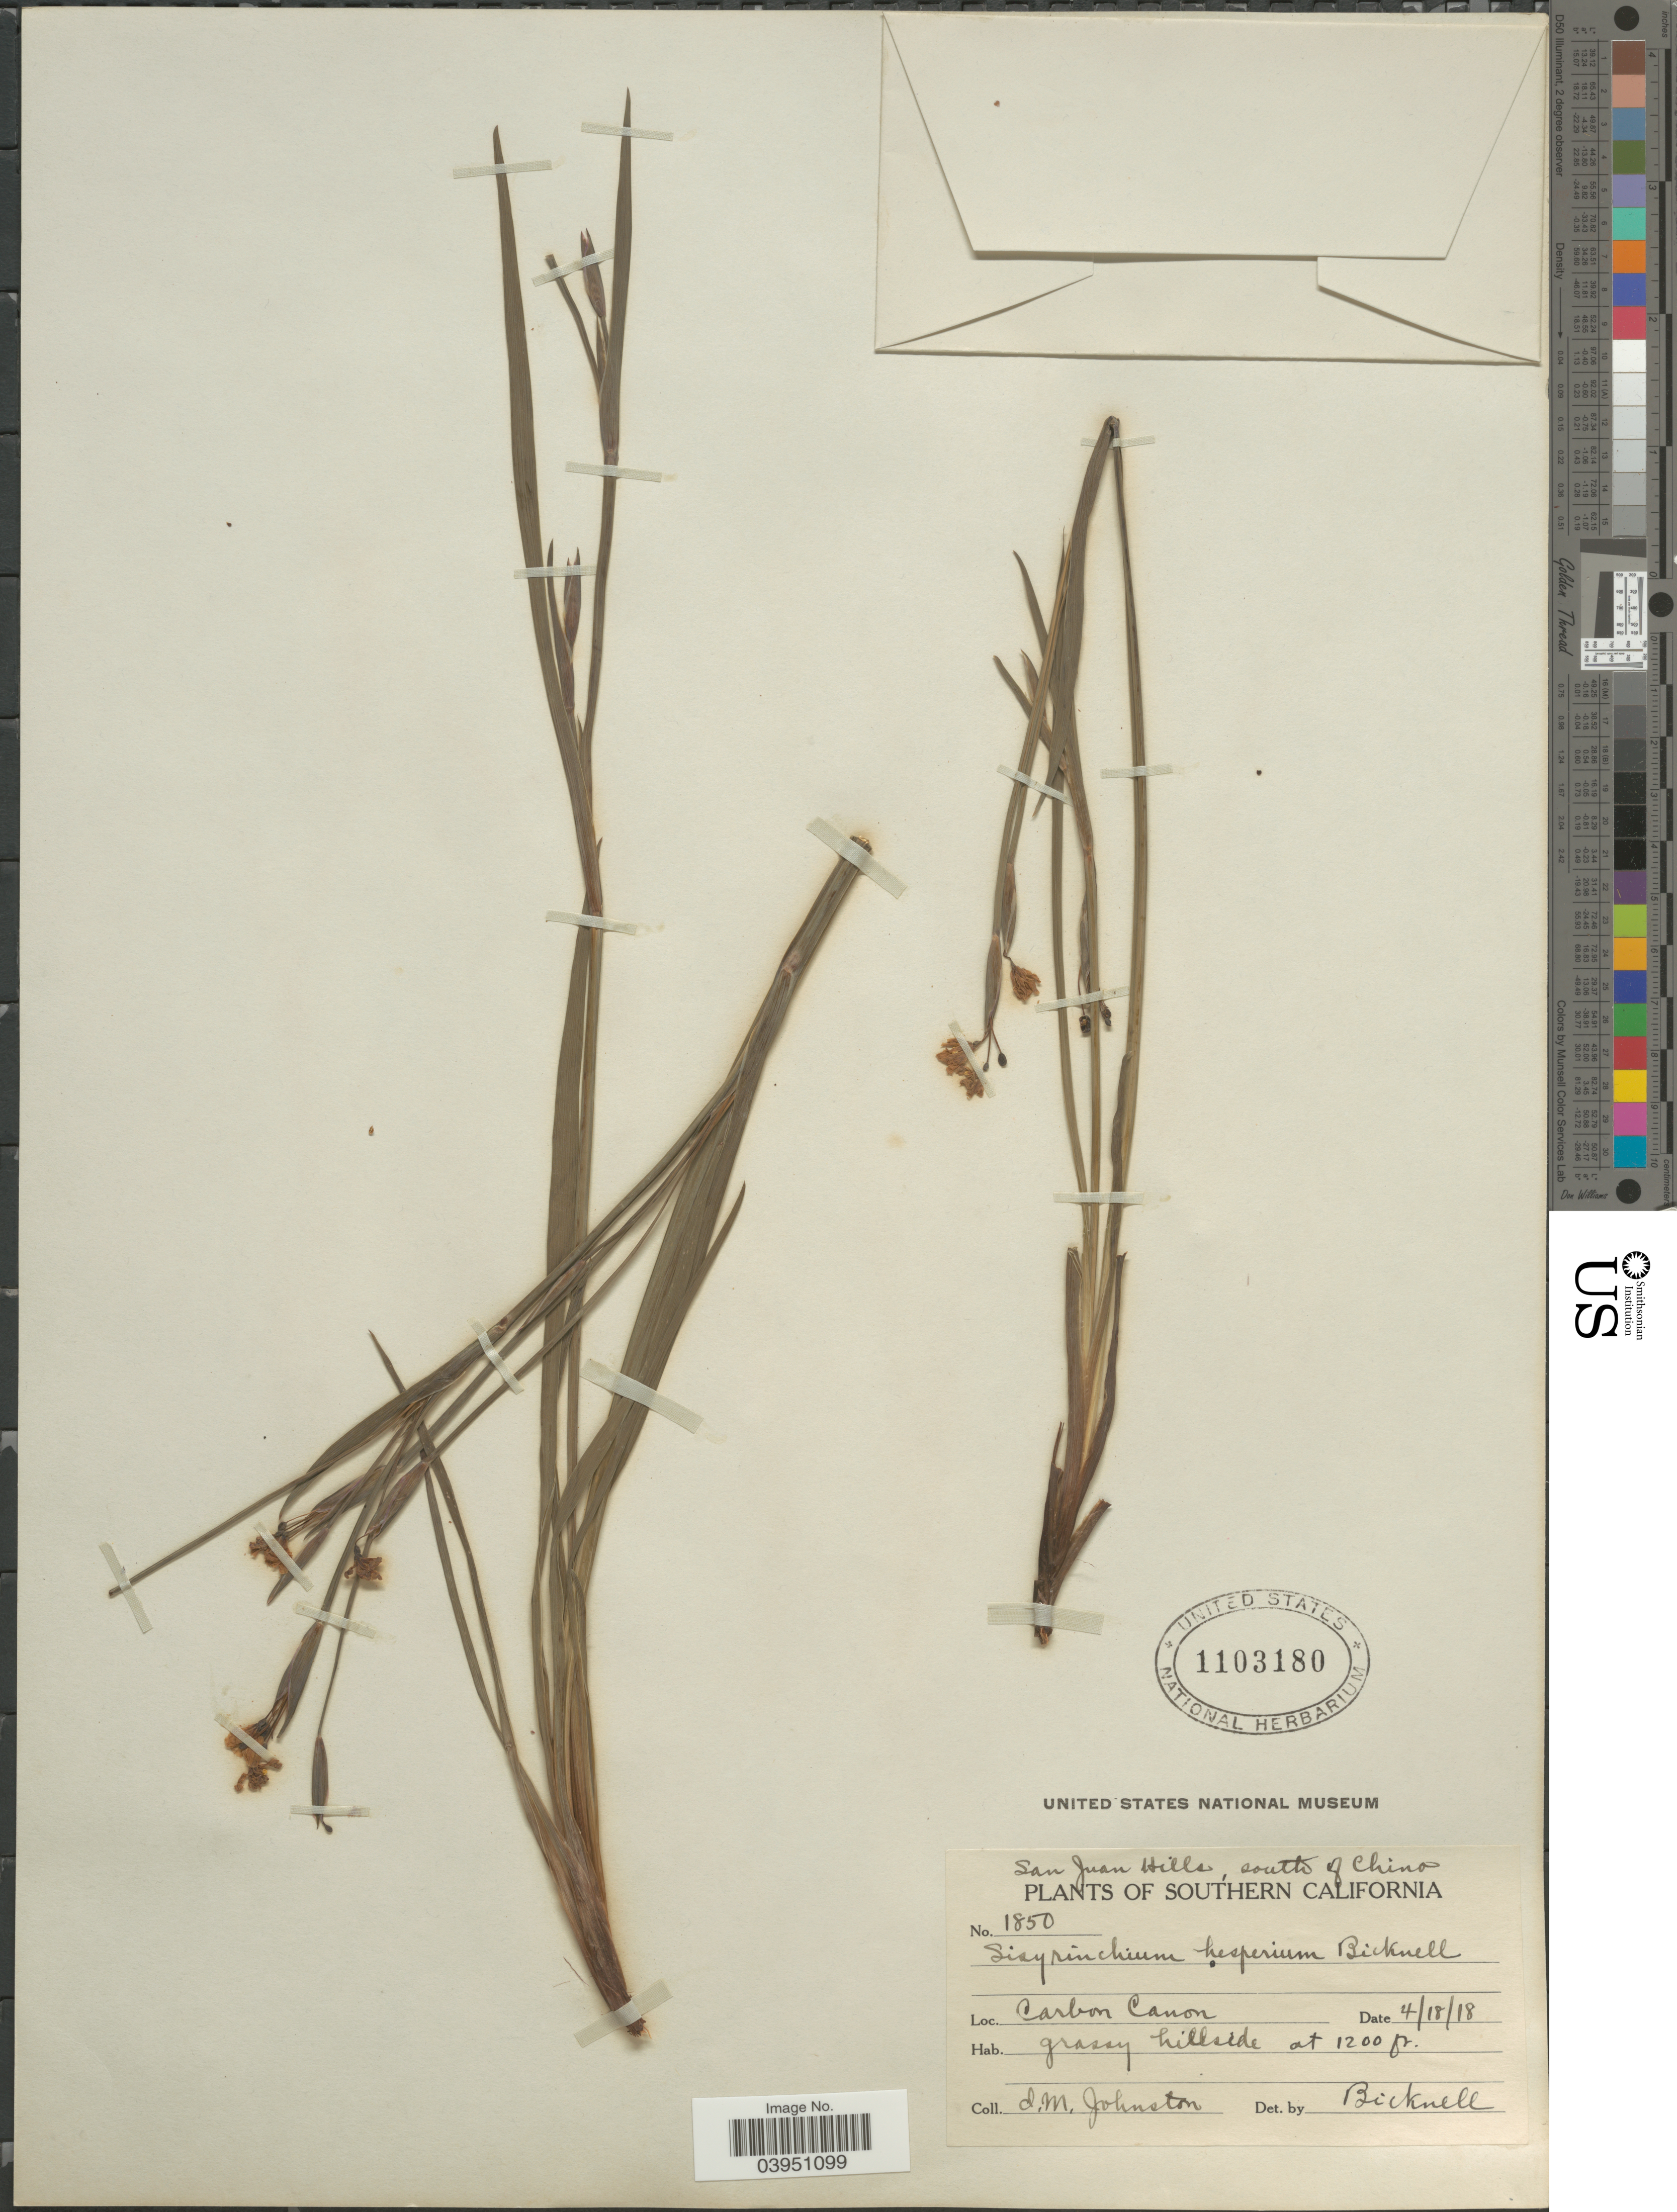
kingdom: Plantae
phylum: Tracheophyta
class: Liliopsida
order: Asparagales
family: Iridaceae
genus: Sisyrinchium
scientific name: Sisyrinchium hesperium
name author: E.P. Bicknell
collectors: J. Johnston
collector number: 1850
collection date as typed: Transcribed d/m/y: 18/4/18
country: United States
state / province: California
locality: Southern California. San Juan Hills, south of Chino. Carbon Canon. Grassy hillside.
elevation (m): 366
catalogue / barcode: US 1103180